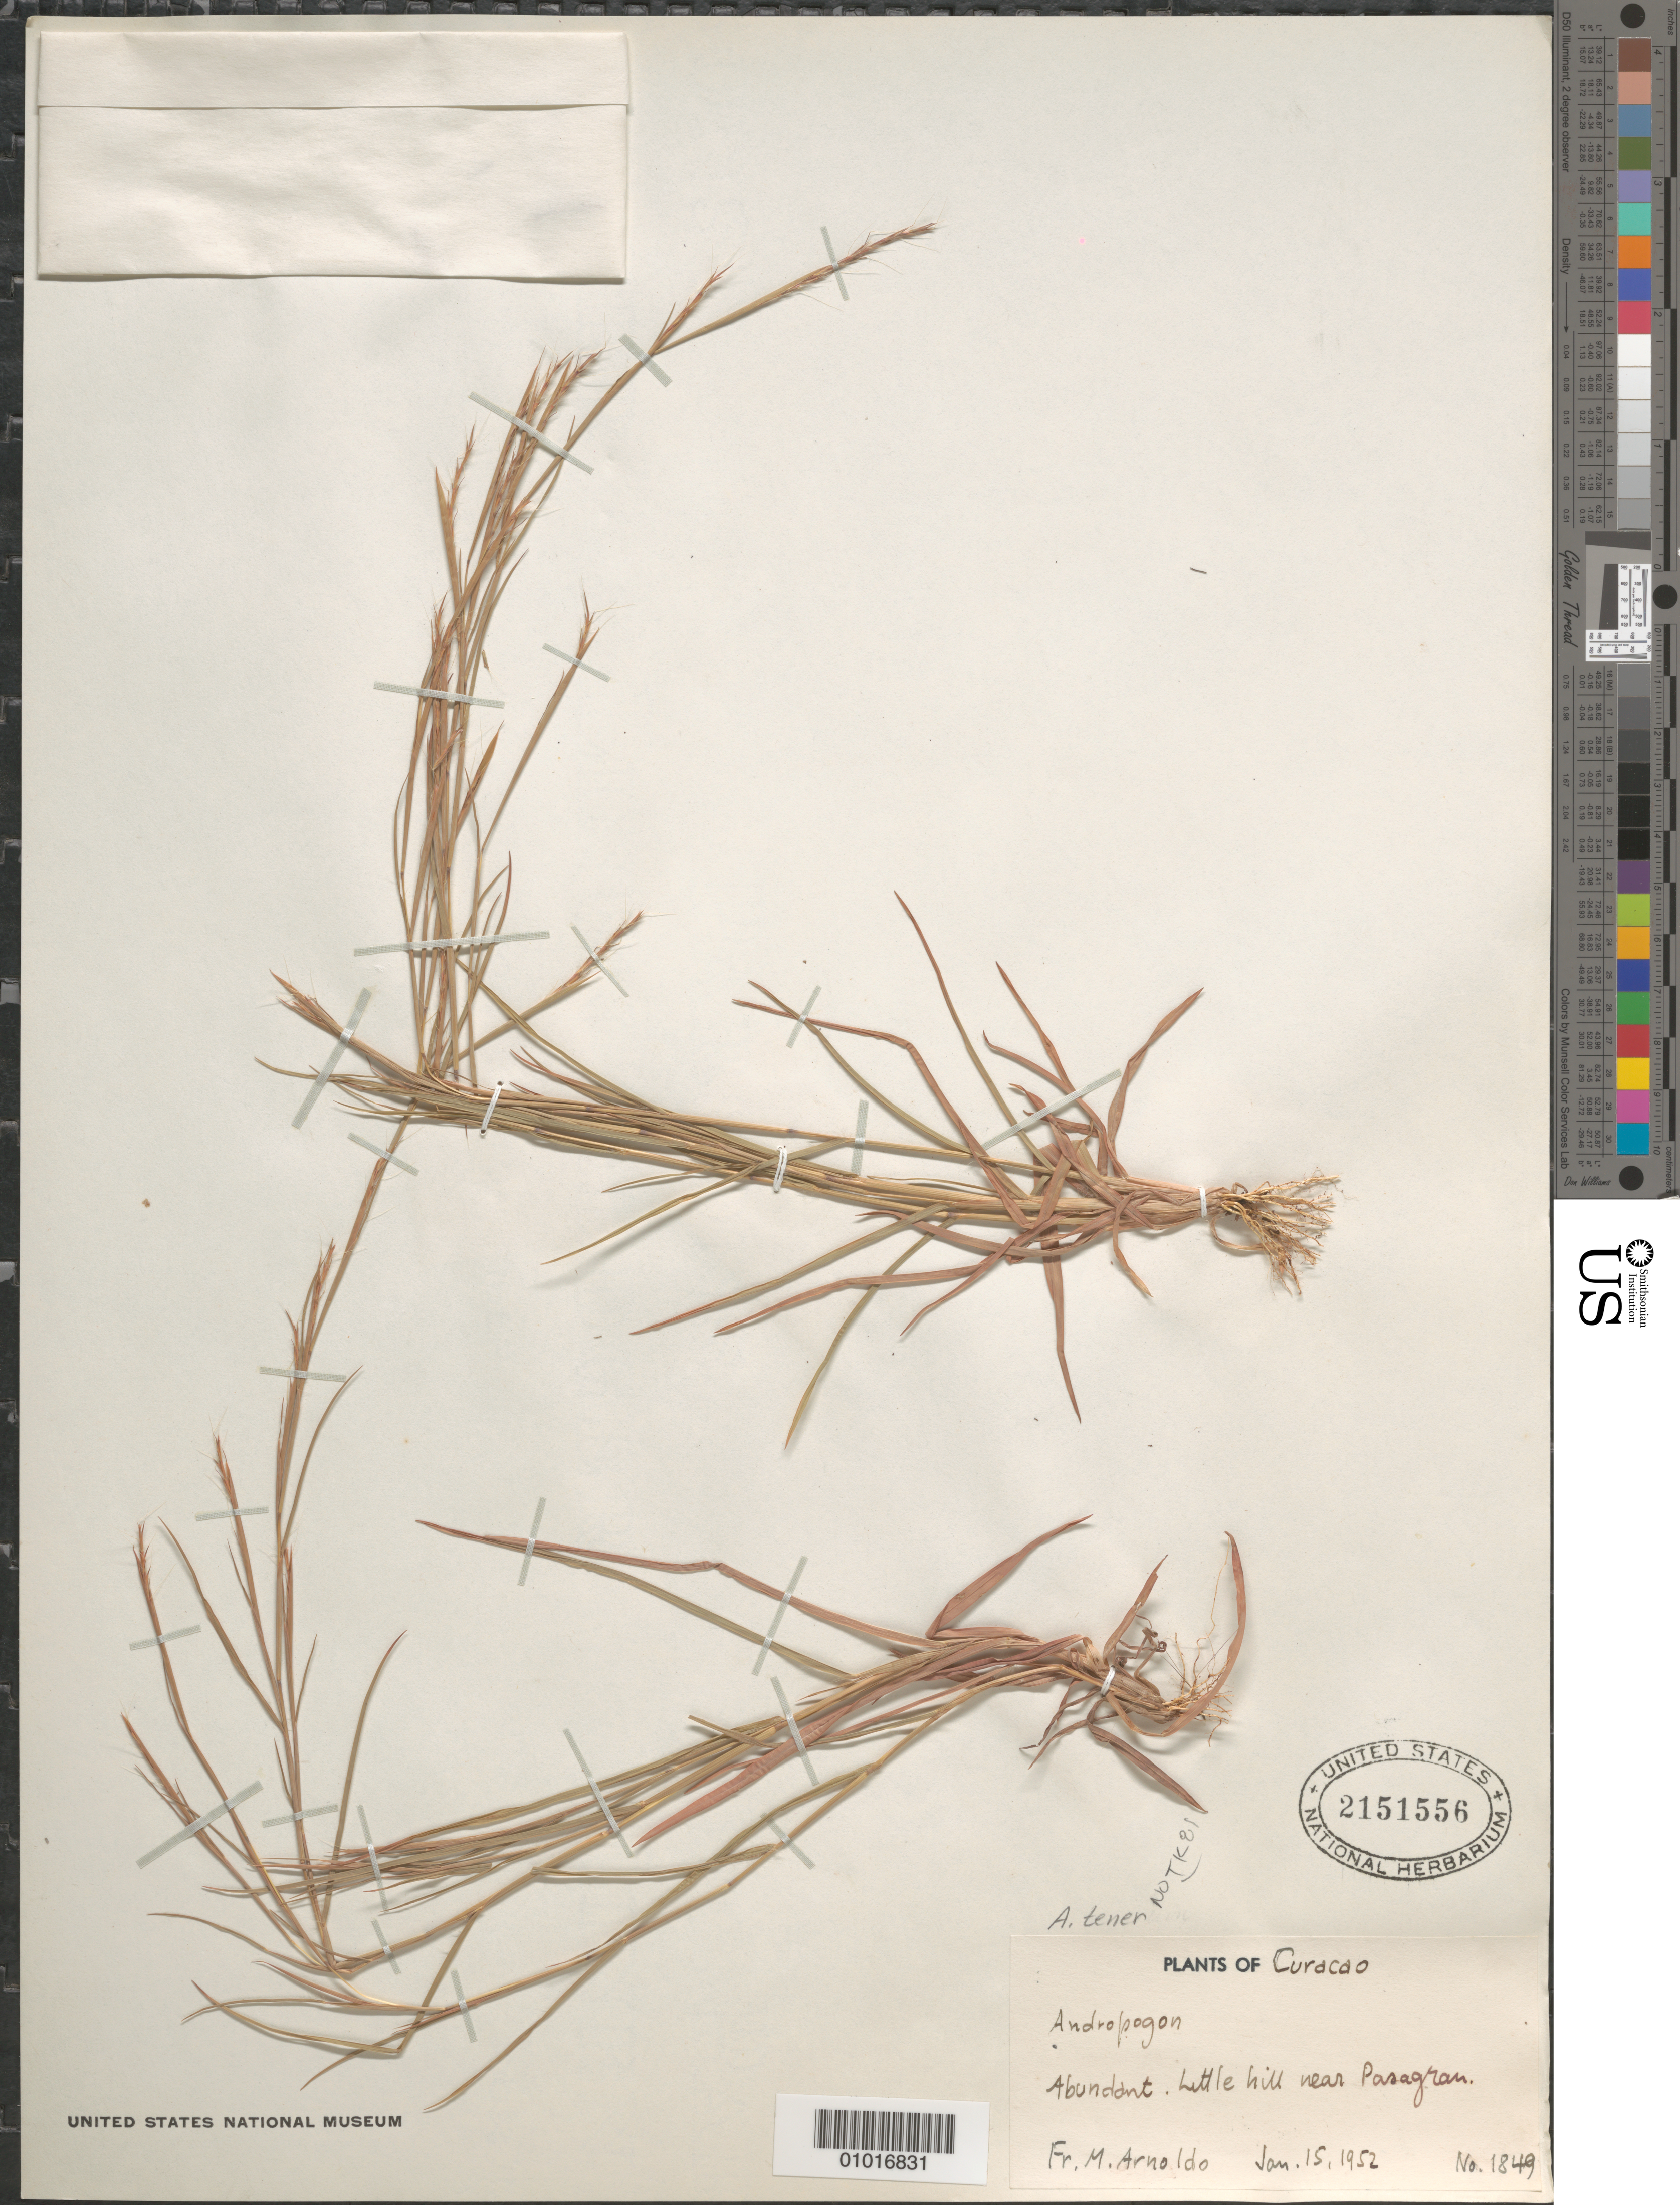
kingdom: Plantae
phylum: Tracheophyta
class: Liliopsida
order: Poales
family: Poaceae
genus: Schizachyrium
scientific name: Schizachyrium sp.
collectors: N. Arnoldo-Broeders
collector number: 1849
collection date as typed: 15 Jan 1952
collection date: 1952-01-15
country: Curaçao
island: Curaçao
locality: Little hill near Pasagran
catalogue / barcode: US 2151556